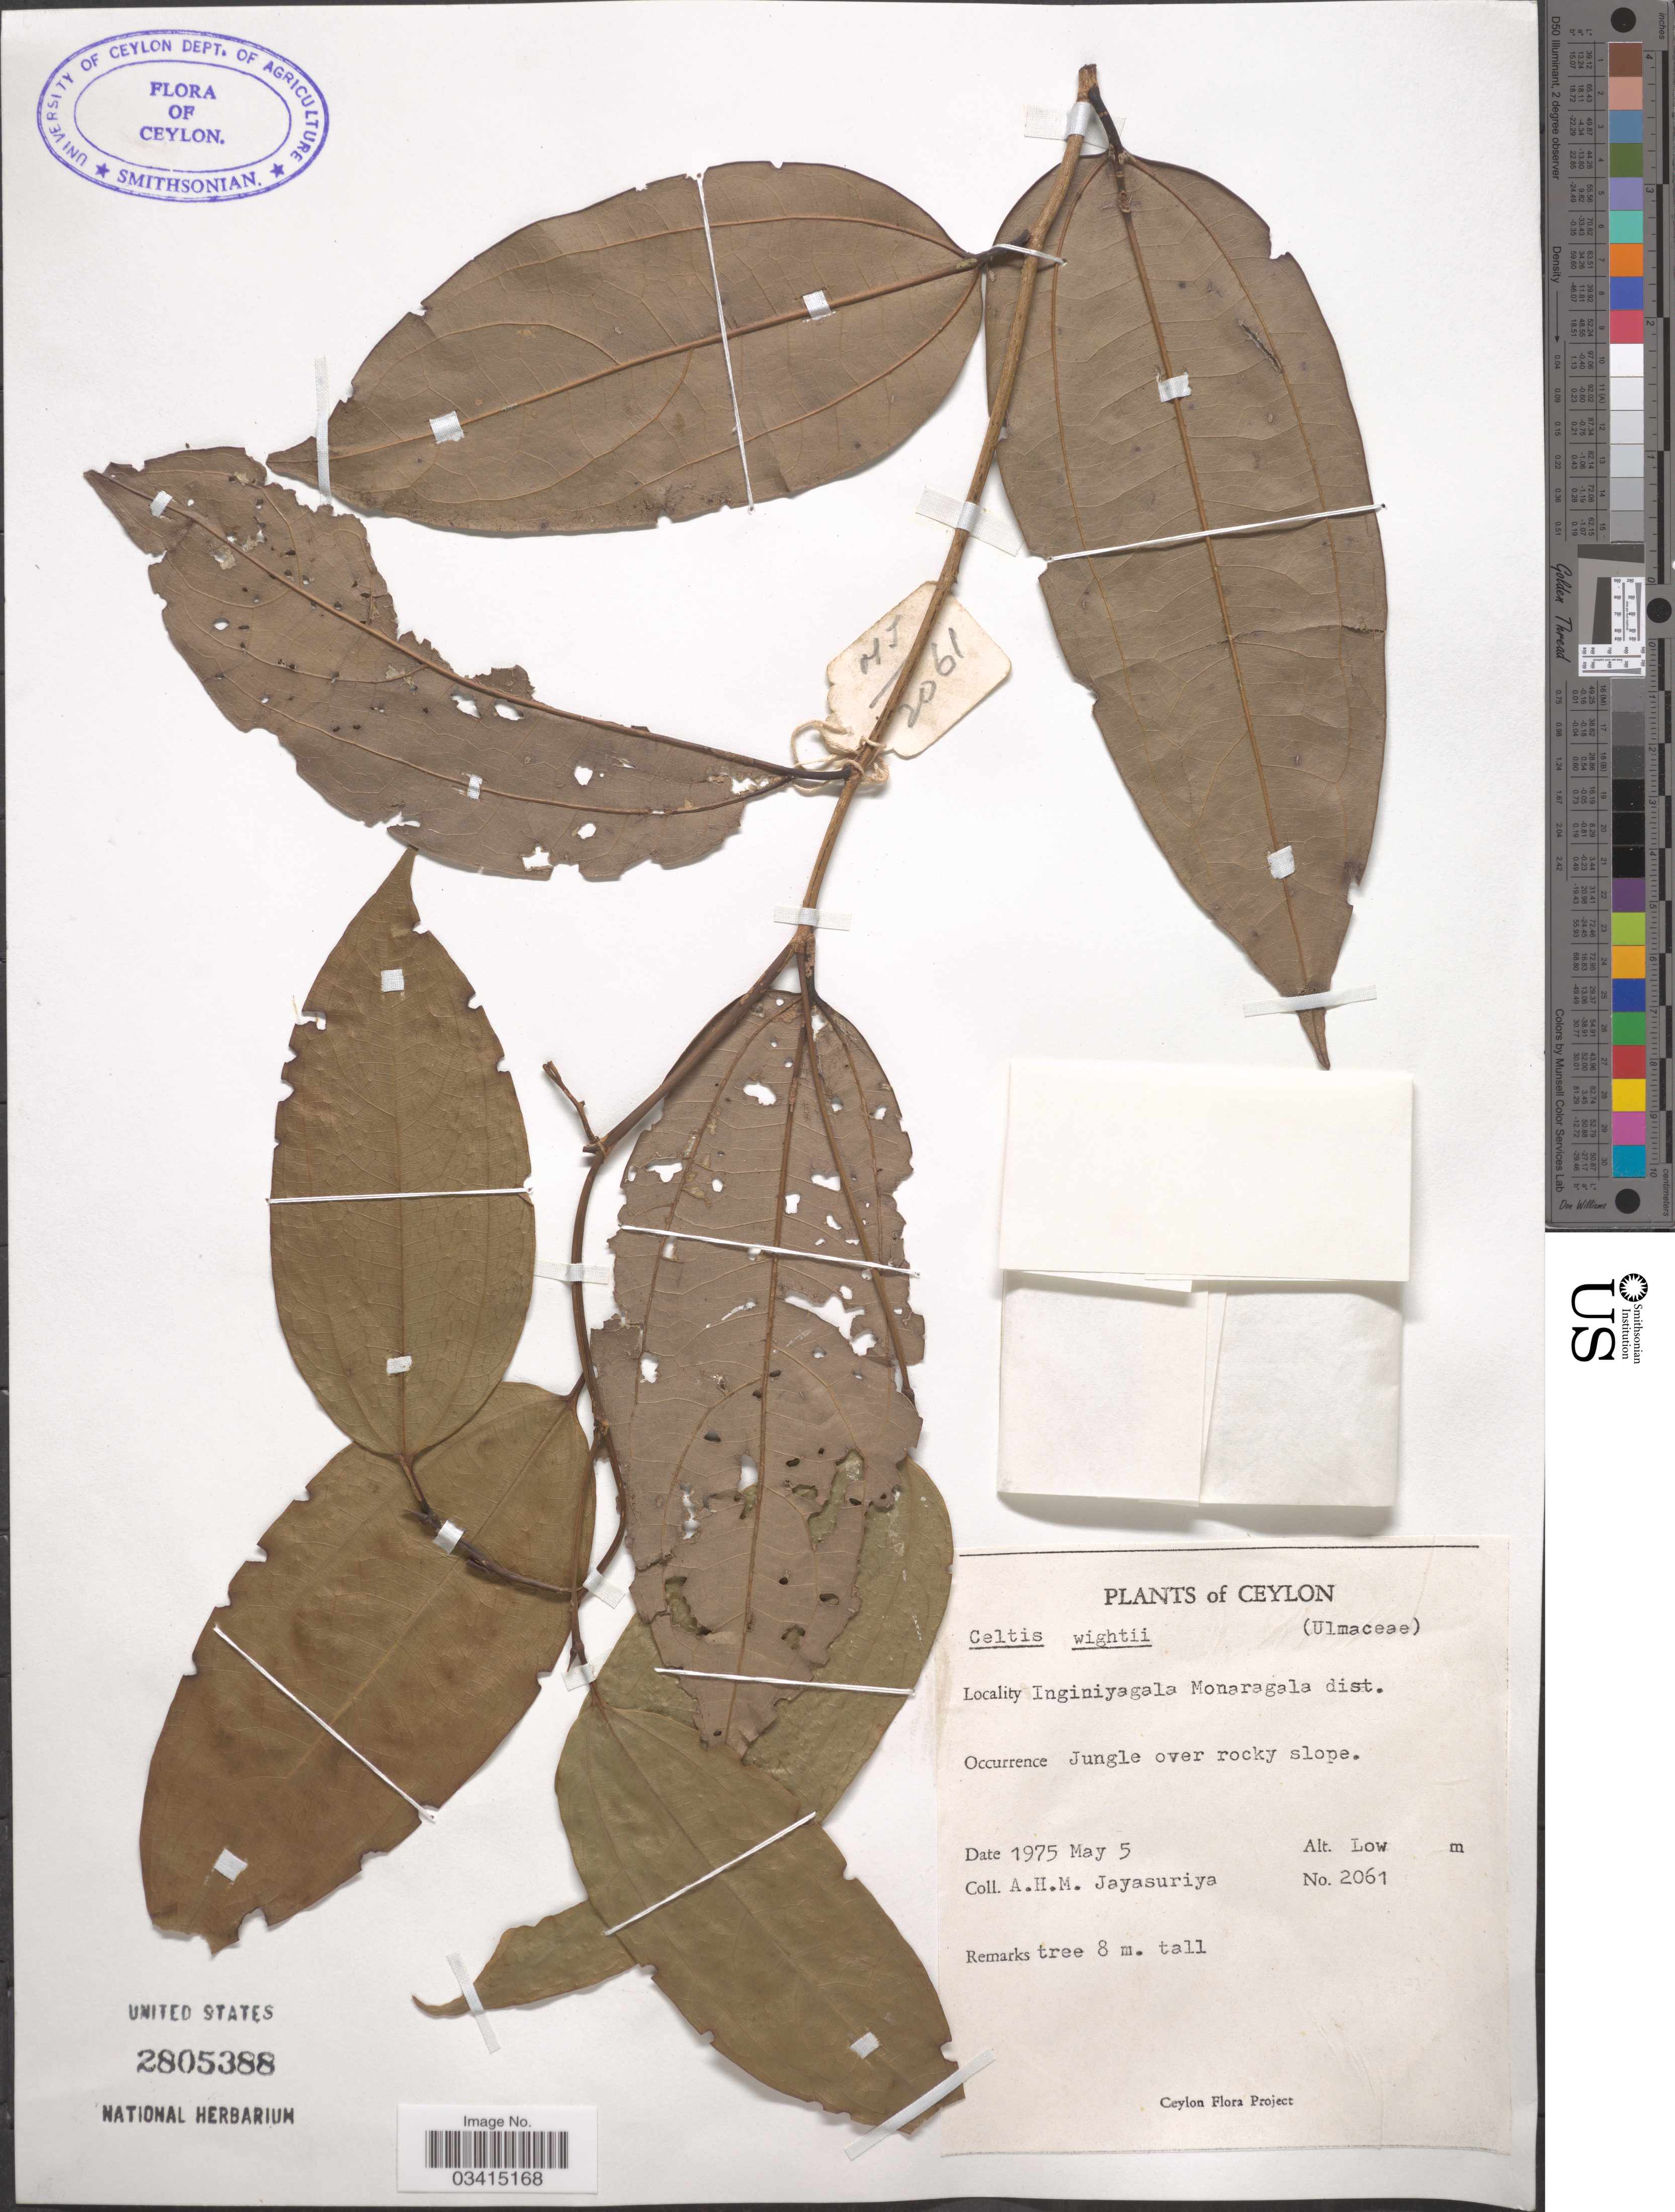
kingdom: Plantae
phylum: Tracheophyta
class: Magnoliopsida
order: Rosales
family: Cannabaceae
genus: Celtis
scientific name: Celtis philippensis var. wightii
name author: (Planch.) Soepadmo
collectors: A. H. Jayasuriya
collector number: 2061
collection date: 1975-05-05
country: Sri Lanka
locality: Ceylon. Inginiyagala Monaragala dist.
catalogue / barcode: US 2805388